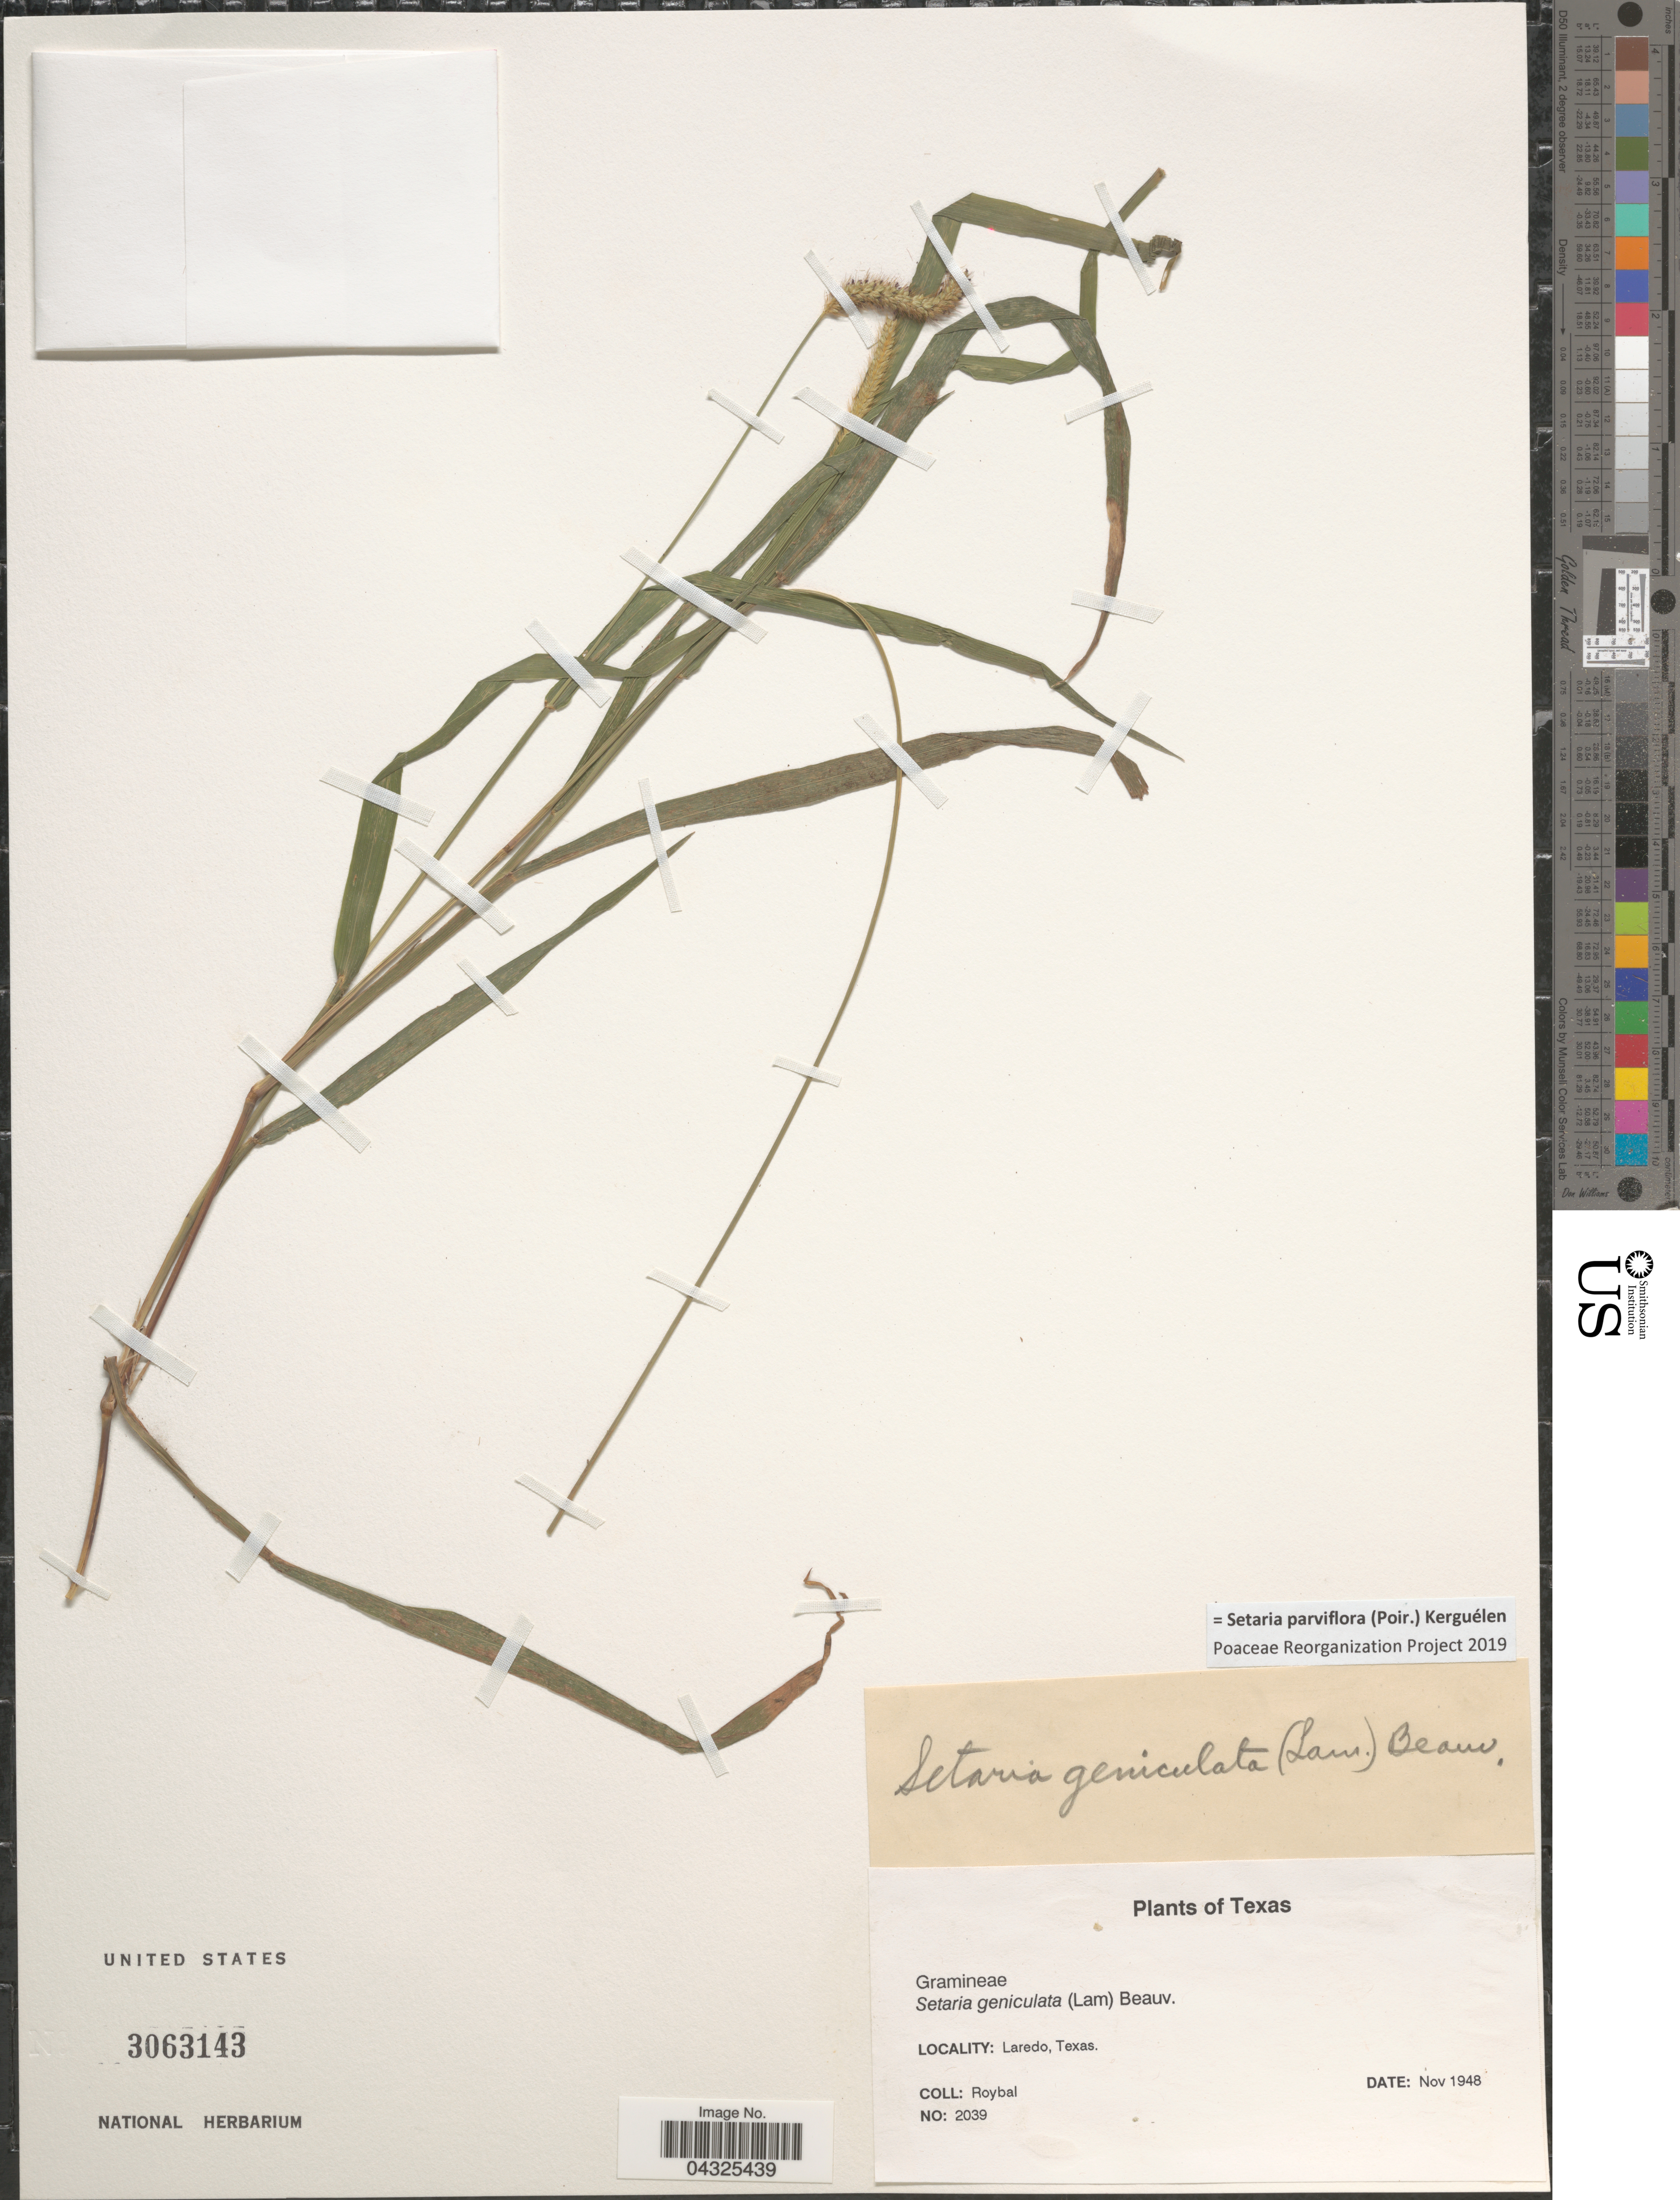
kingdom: Plantae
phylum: Tracheophyta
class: Liliopsida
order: Poales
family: Poaceae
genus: Setaria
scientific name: Setaria parviflora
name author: (Poir.) Kerguélen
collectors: Roybal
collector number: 2039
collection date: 1948-11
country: United States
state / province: Texas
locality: Laredo.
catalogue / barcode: US 3063143